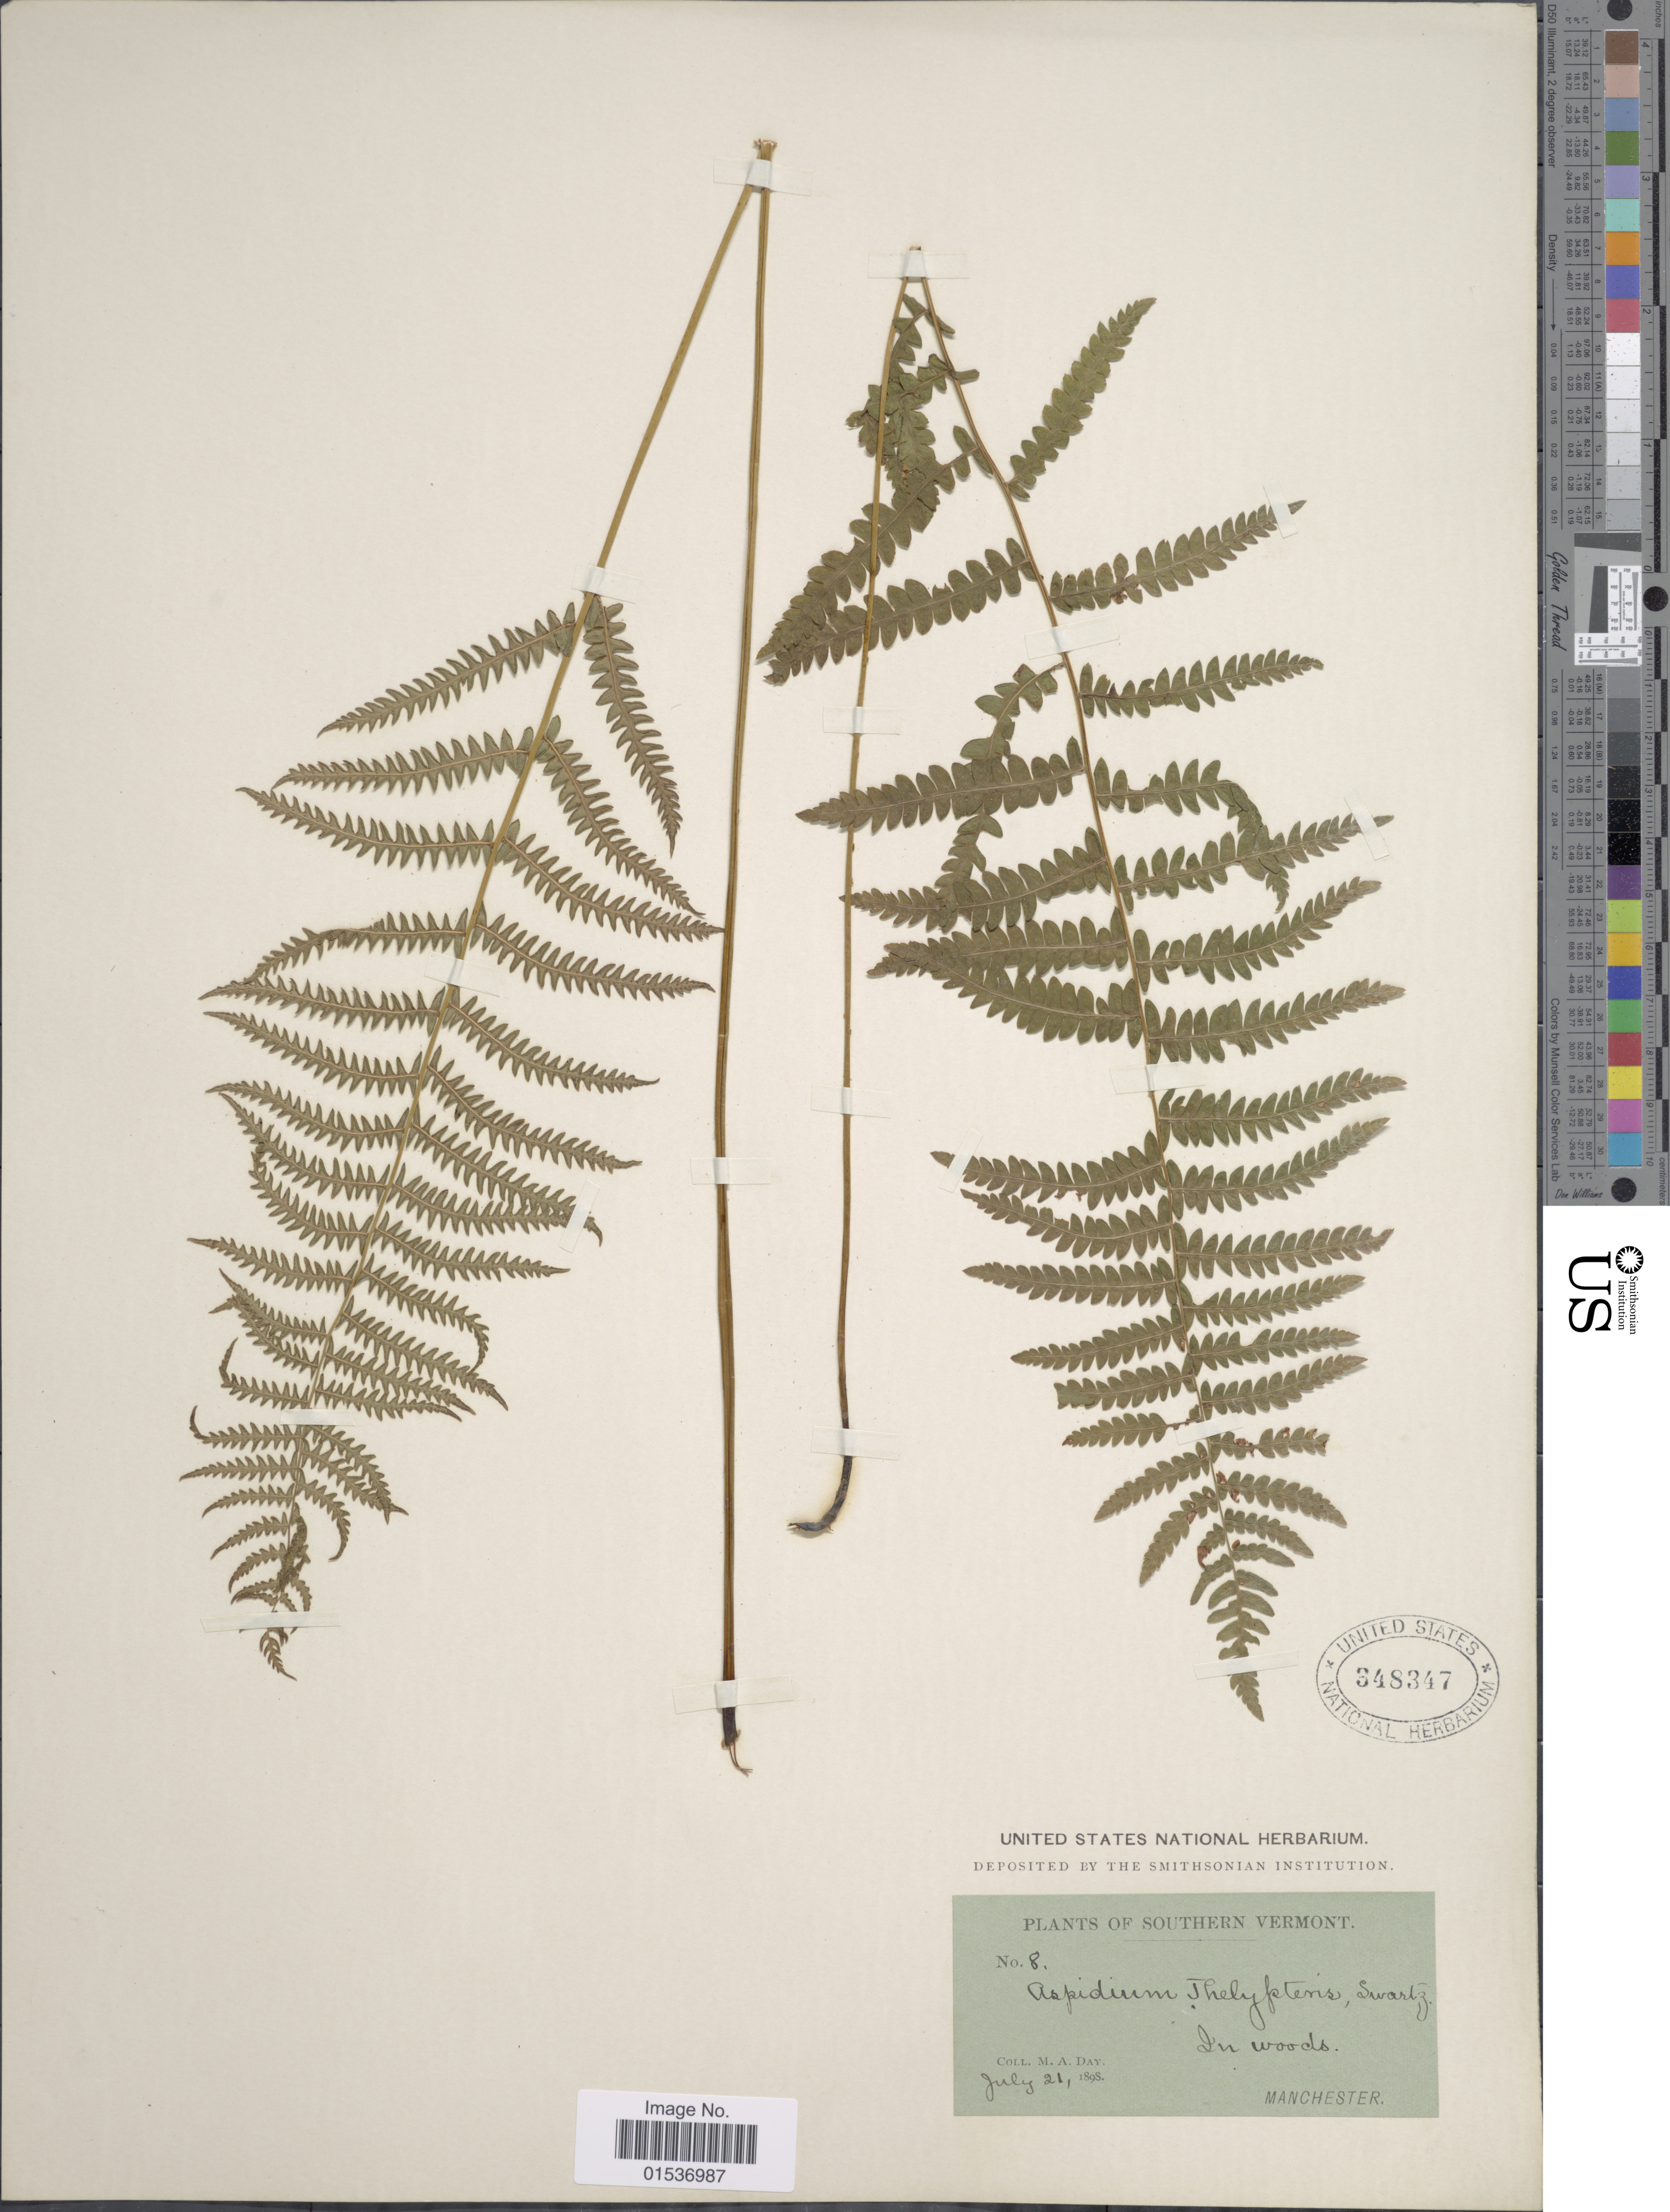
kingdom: Plantae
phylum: Tracheophyta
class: Polypodiopsida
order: Polypodiales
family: Thelypteridaceae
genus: Thelypteris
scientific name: Thelypteris palustris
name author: (Salisb.) Schott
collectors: M. Day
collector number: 8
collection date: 1898-07-21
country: United States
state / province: Vermont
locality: Southern Vermont, Manchester, In woods.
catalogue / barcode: US 348347